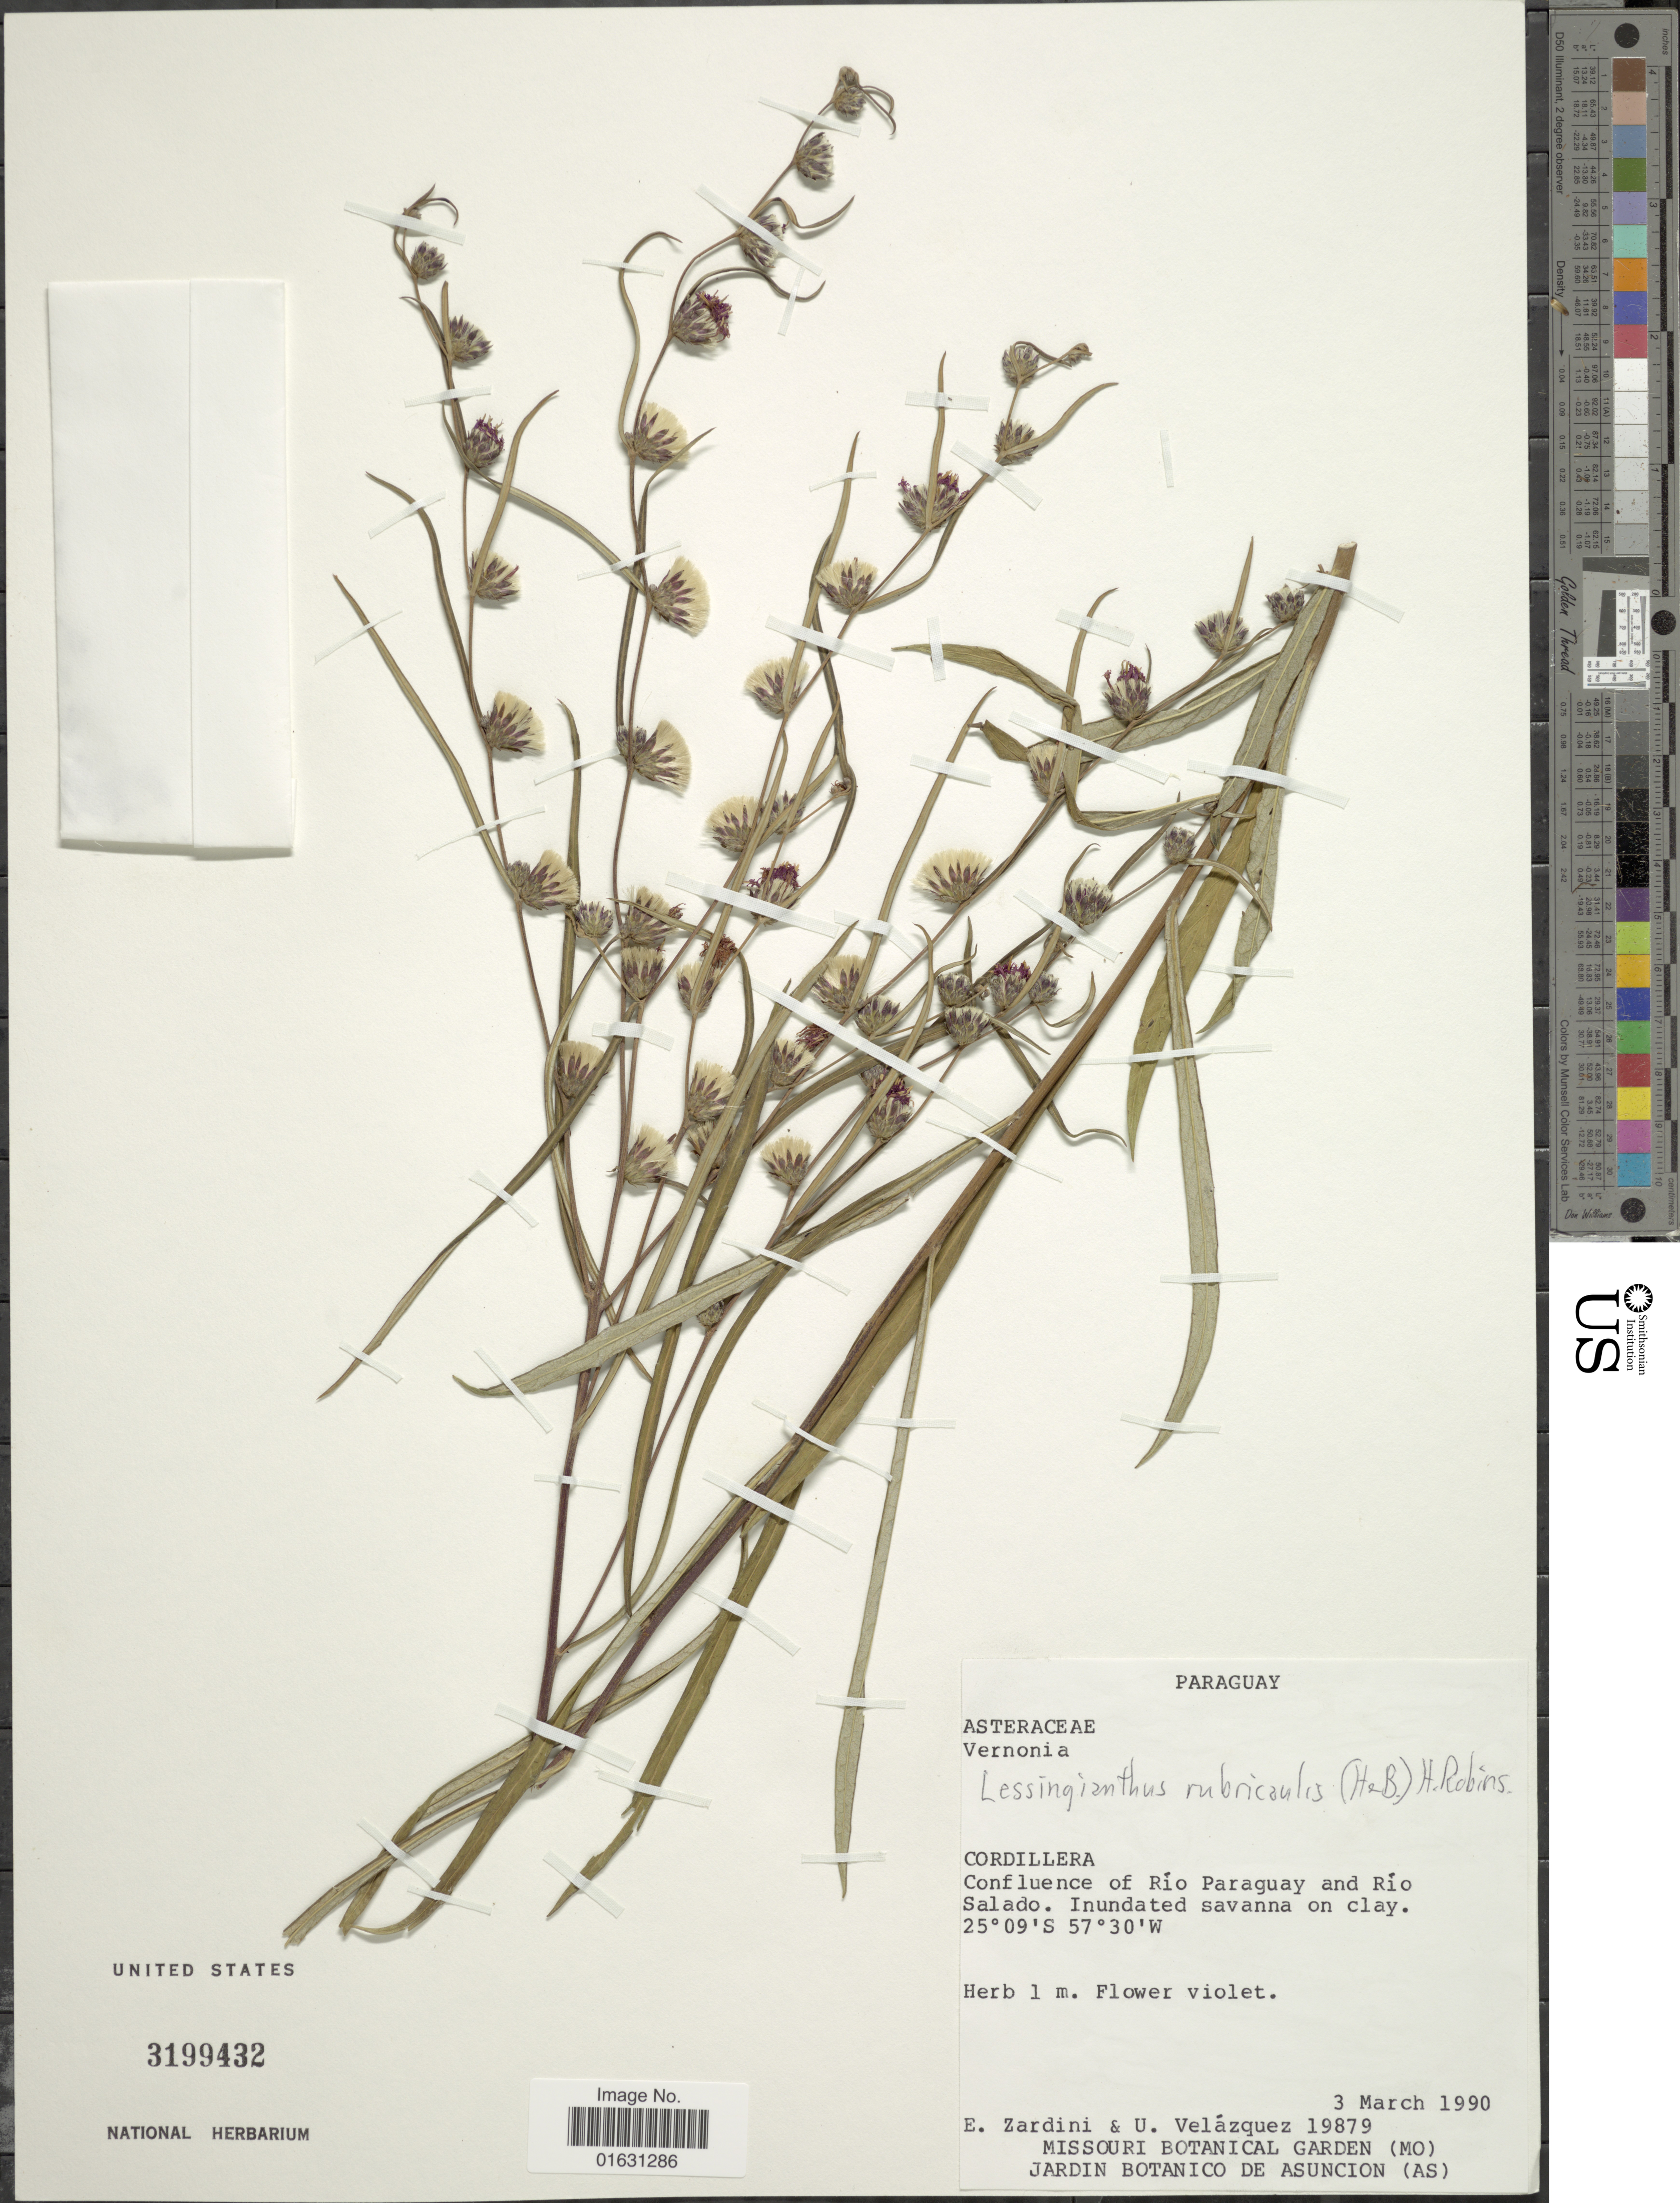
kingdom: Plantae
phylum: Tracheophyta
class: Magnoliopsida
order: Asterales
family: Asteraceae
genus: Lessingianthus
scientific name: Lessingianthus rubricaulis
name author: (Humb. & Bonpl.) H. Rob.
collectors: E. M. Zardini & U. Velázquez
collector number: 19879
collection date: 1990-03-03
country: Paraguay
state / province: Cordillera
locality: Cordillera, Confluence of Rio Paraguay and Rioa Salado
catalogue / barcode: US 3199432